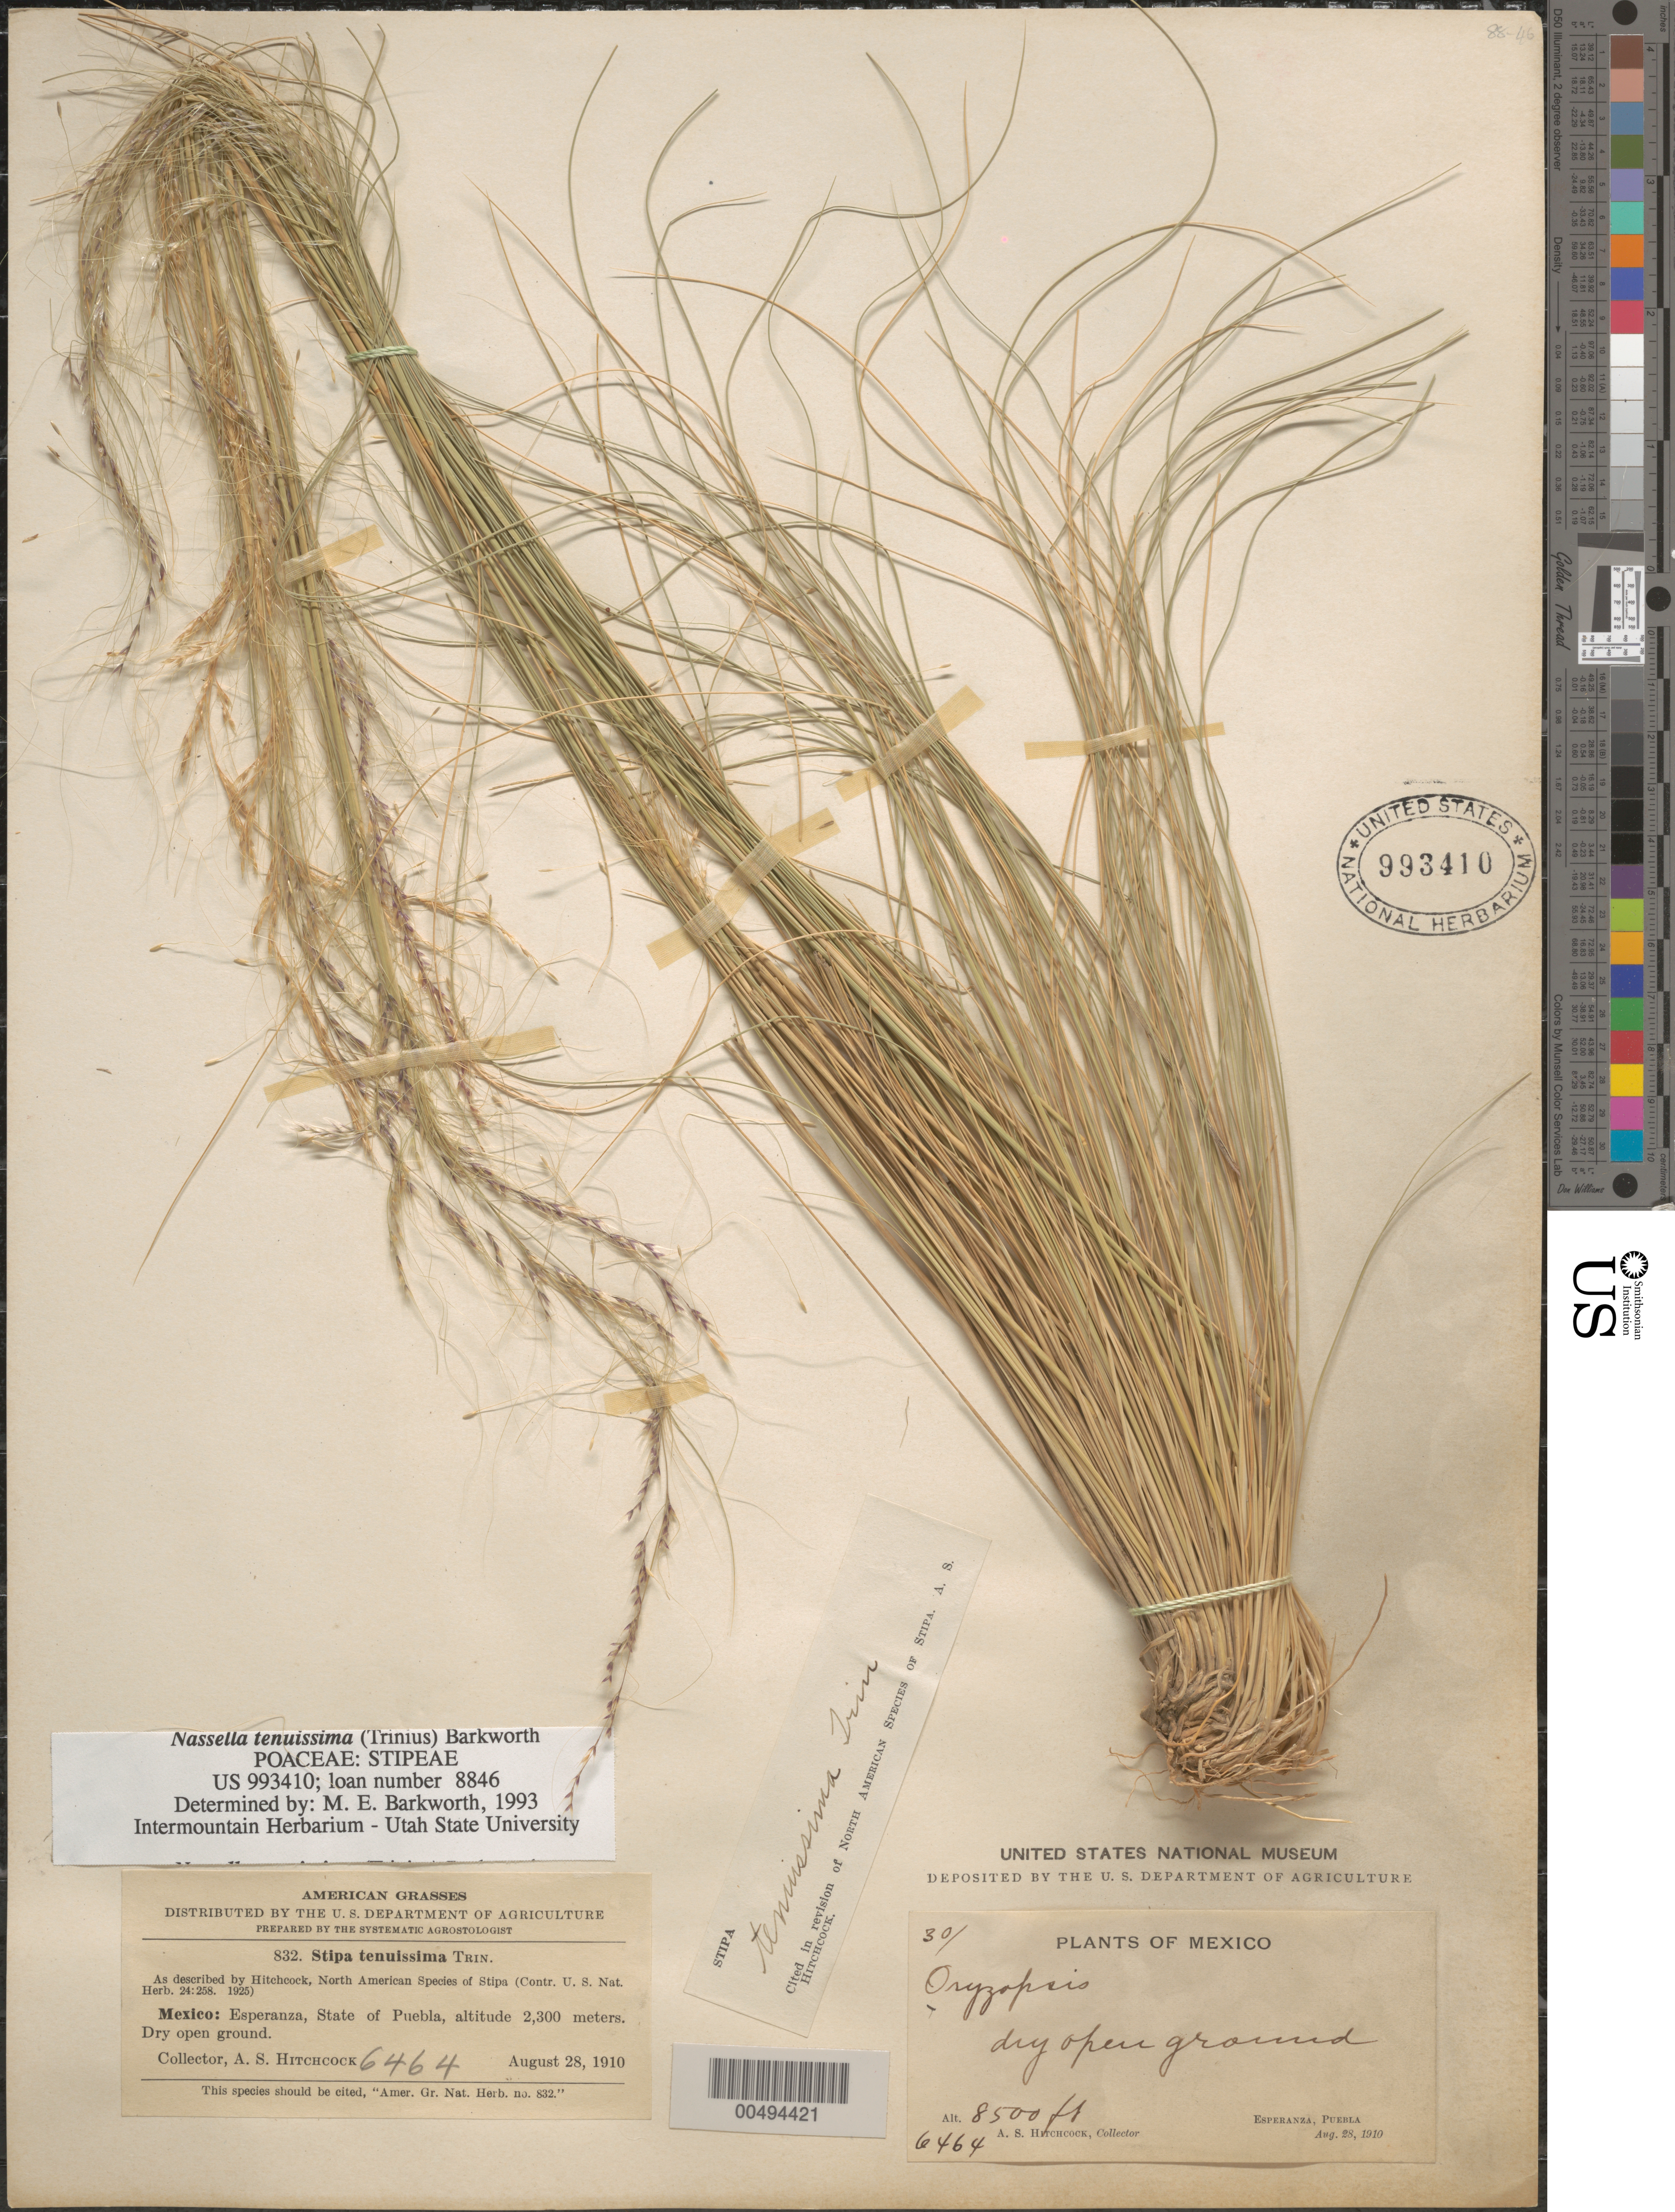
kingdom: Plantae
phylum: Tracheophyta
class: Liliopsida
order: Poales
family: Poaceae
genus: Nassella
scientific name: Nassella tenuissima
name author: (Trin.) Barkworth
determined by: Barkworth, M. E.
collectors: A. S. Hitchcock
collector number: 6464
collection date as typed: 28 Aug 1910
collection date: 1910-08-28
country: Mexico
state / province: Puebla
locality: Esperanza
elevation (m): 2300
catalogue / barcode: US 993410